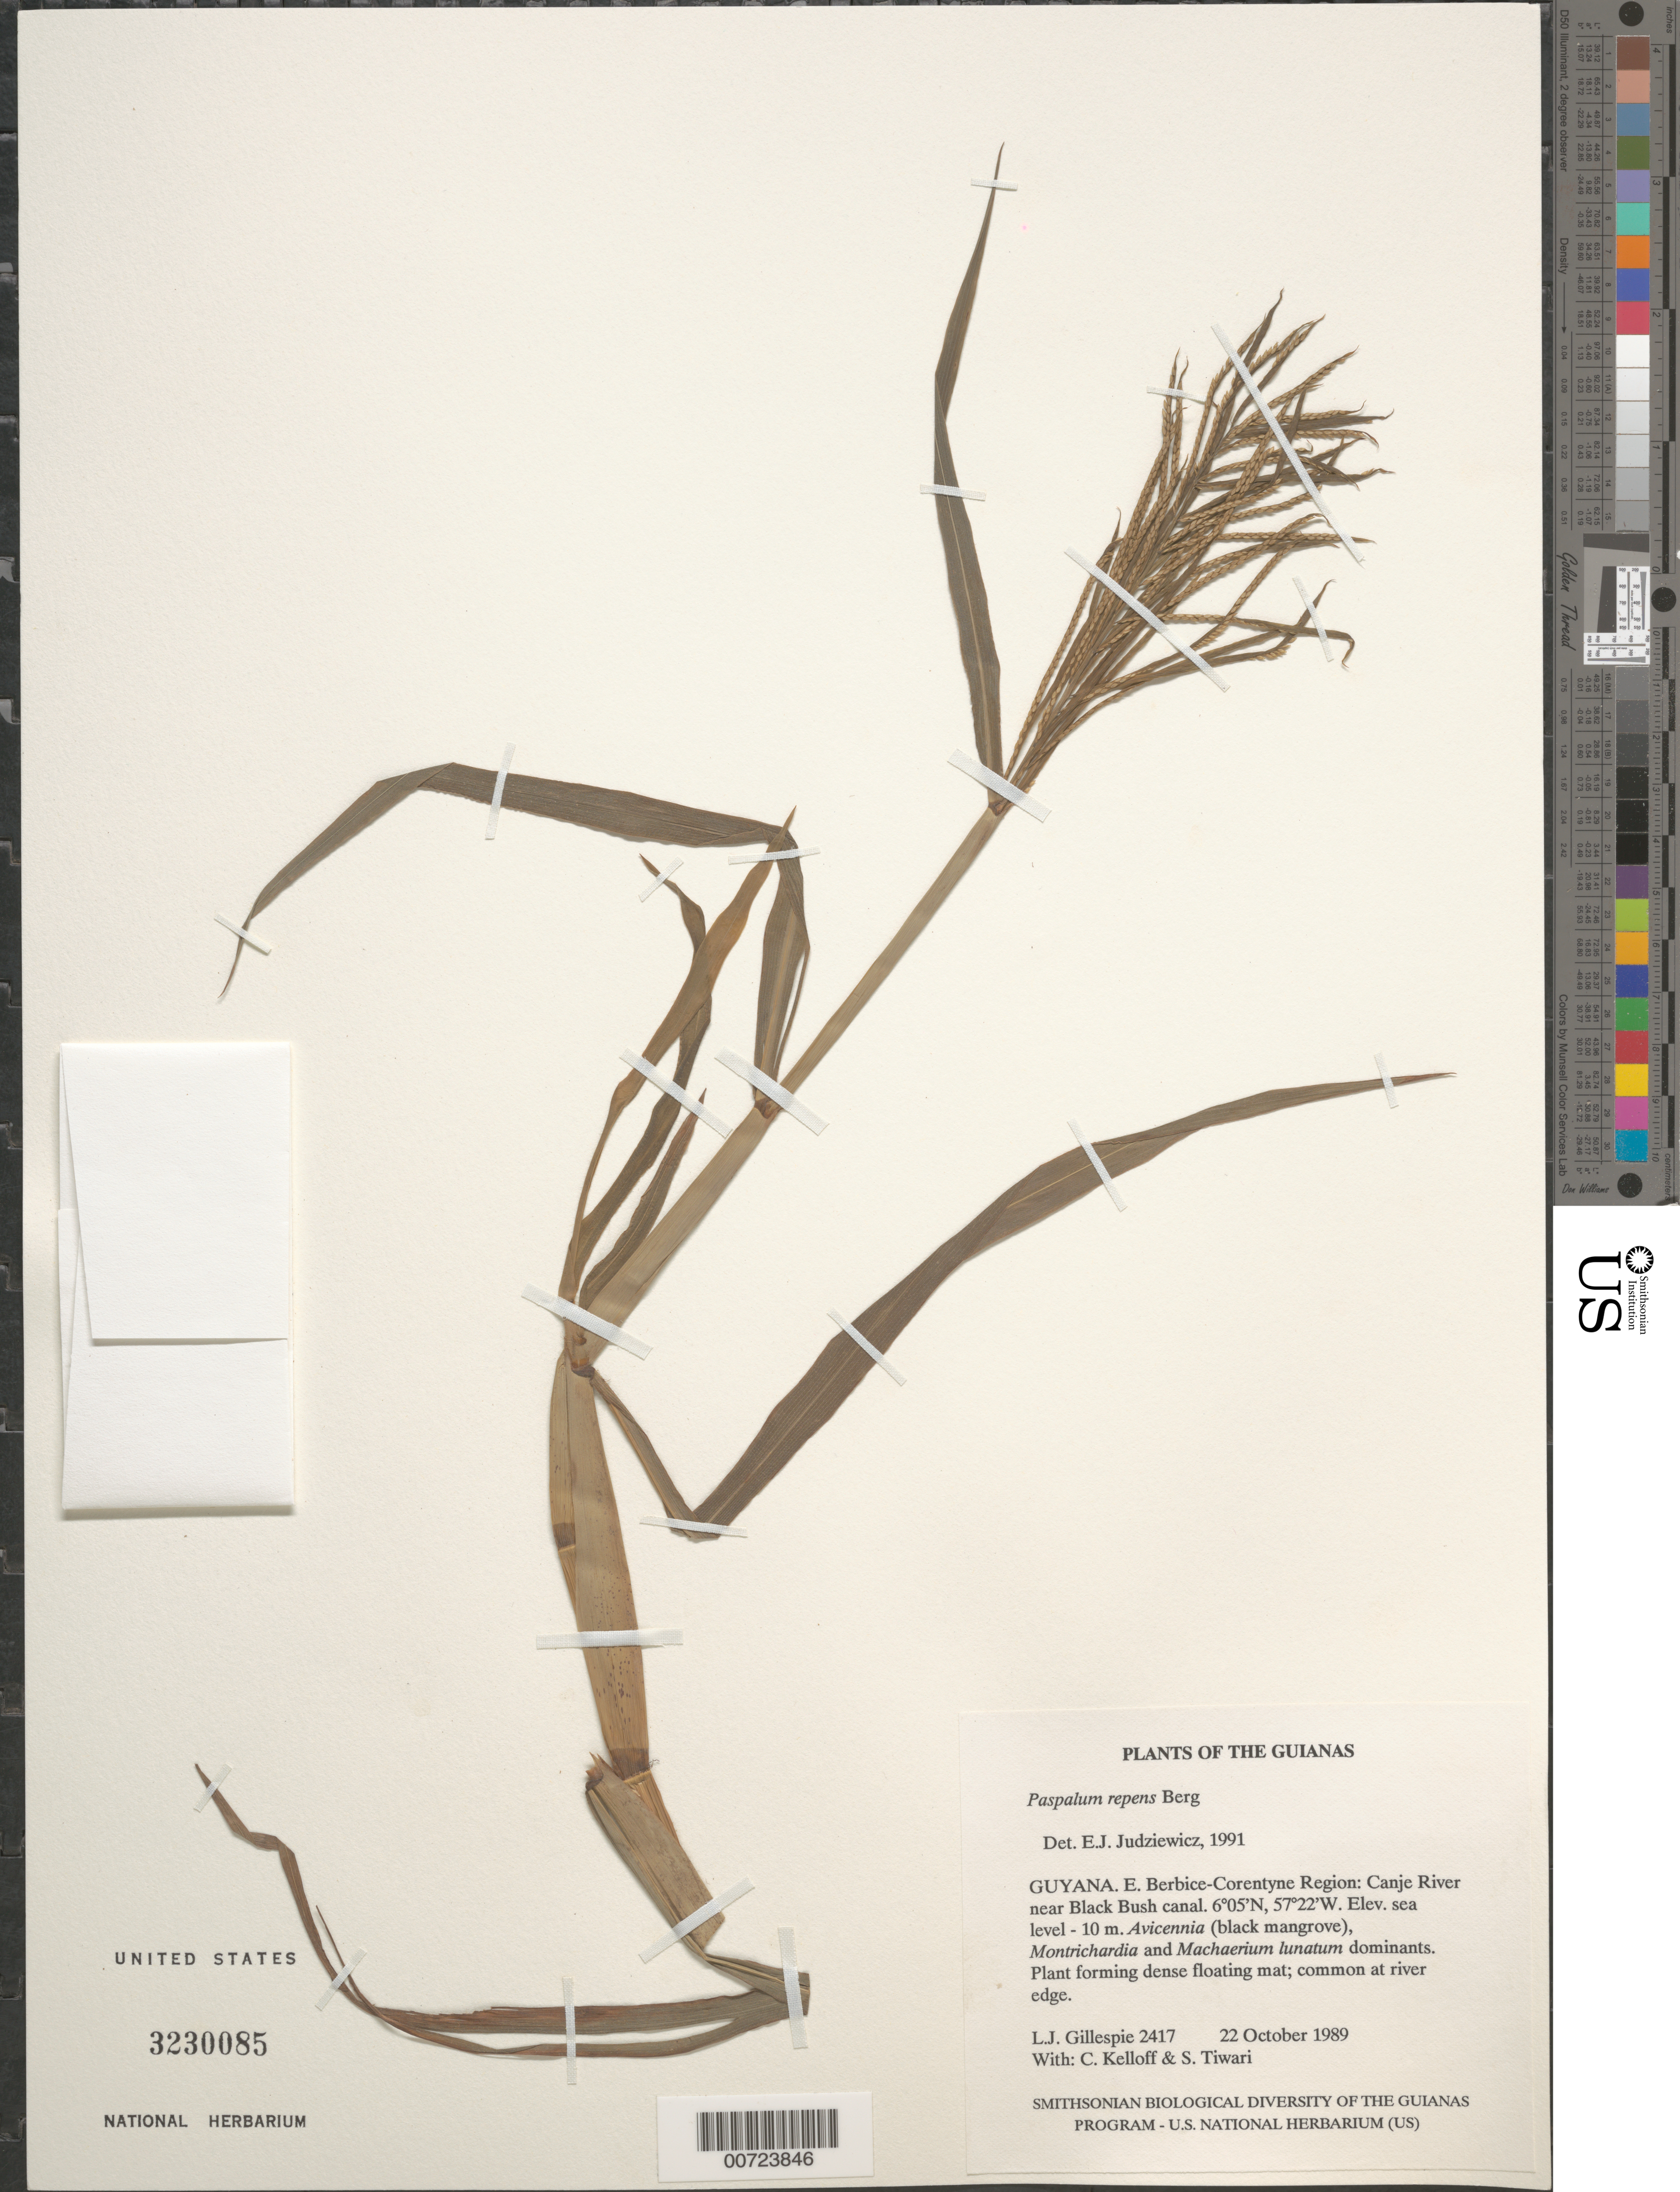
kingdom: Plantae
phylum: Tracheophyta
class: Liliopsida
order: Poales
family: Poaceae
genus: Paspalum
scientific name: Paspalum repens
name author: P.J. Bergius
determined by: Judziewicz, E. J.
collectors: L. J. Gillespie, C. L. Kelloff & S. Tiwari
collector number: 2417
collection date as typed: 27 October 1989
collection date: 1989-10-27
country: Guyana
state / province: E. Berbice-Corentyne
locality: Canje River near Black Bush canal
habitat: Avicennia (black mangrove), Montrichardia dominants. Also Machaerium lunatum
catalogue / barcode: US 3230085